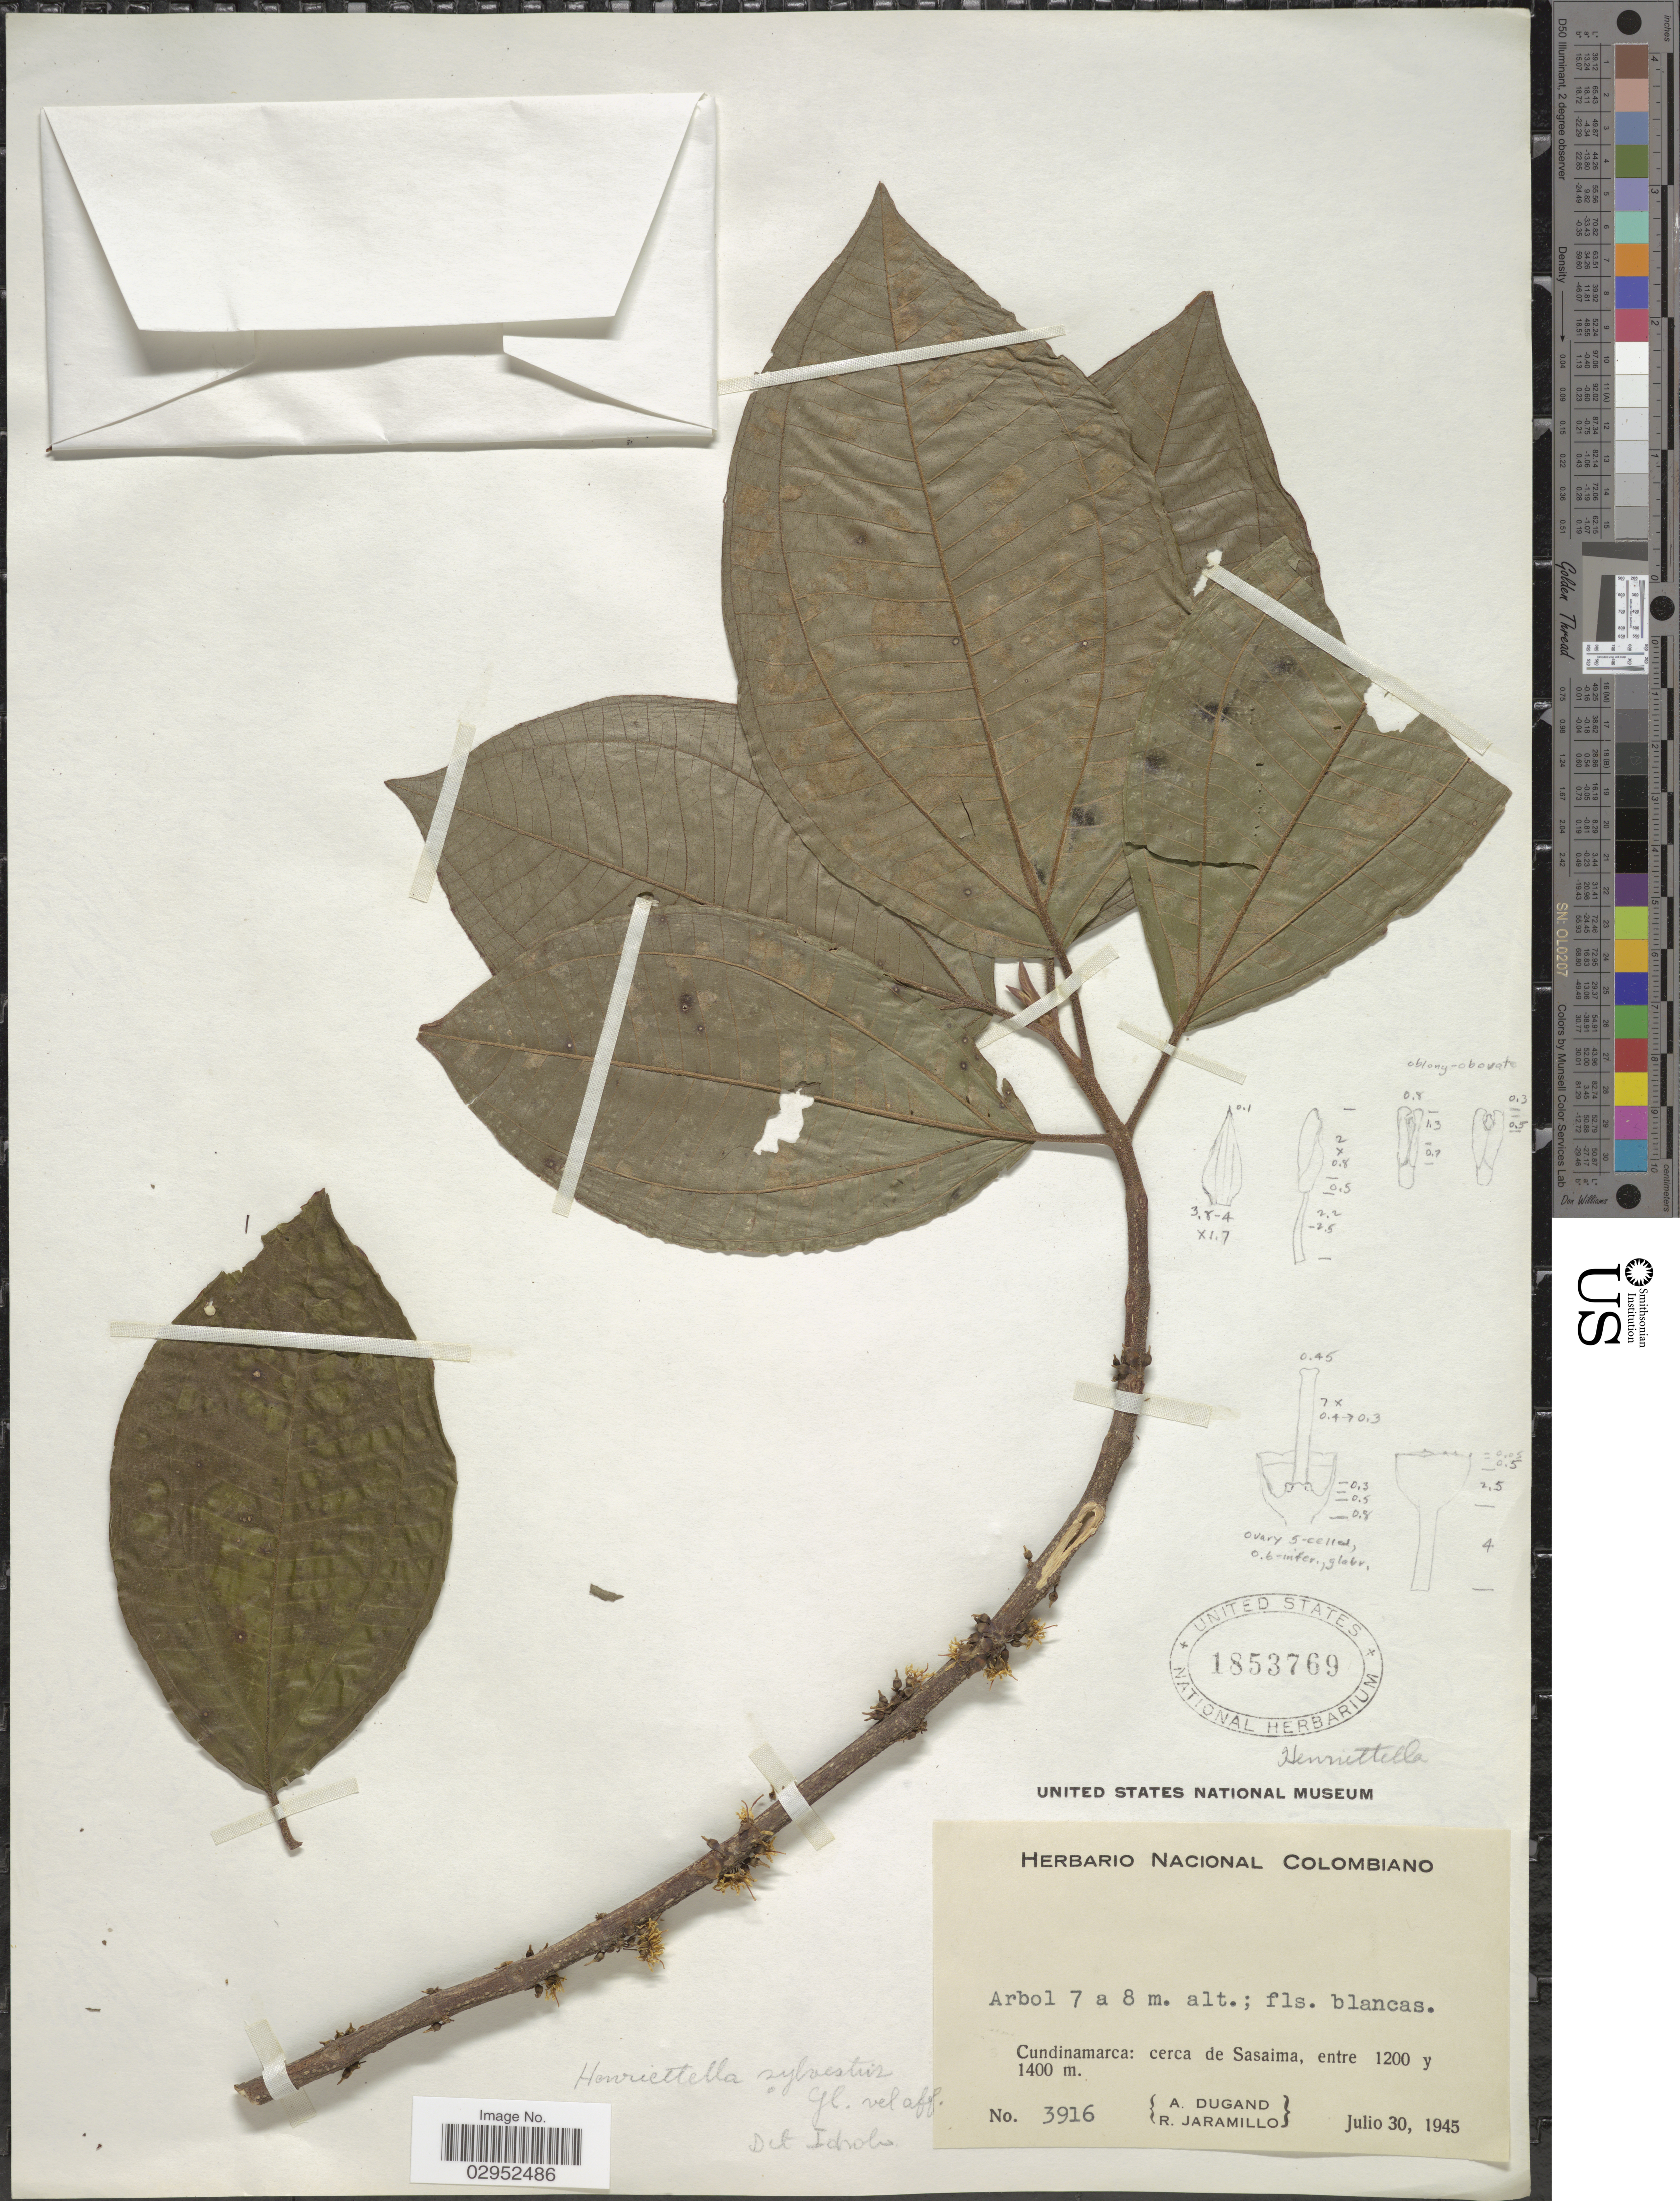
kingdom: Plantae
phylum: Tracheophyta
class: Magnoliopsida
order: Myrtales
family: Melastomataceae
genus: Henriettea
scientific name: Henriettea fascicularis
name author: (Sw.) M. Gómez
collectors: A. Dugand & R. Jaramillo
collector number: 3916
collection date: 1945-07-30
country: Colombia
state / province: Cundinamarca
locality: Cerca de Sasaima.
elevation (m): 1200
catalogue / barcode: US 1853769